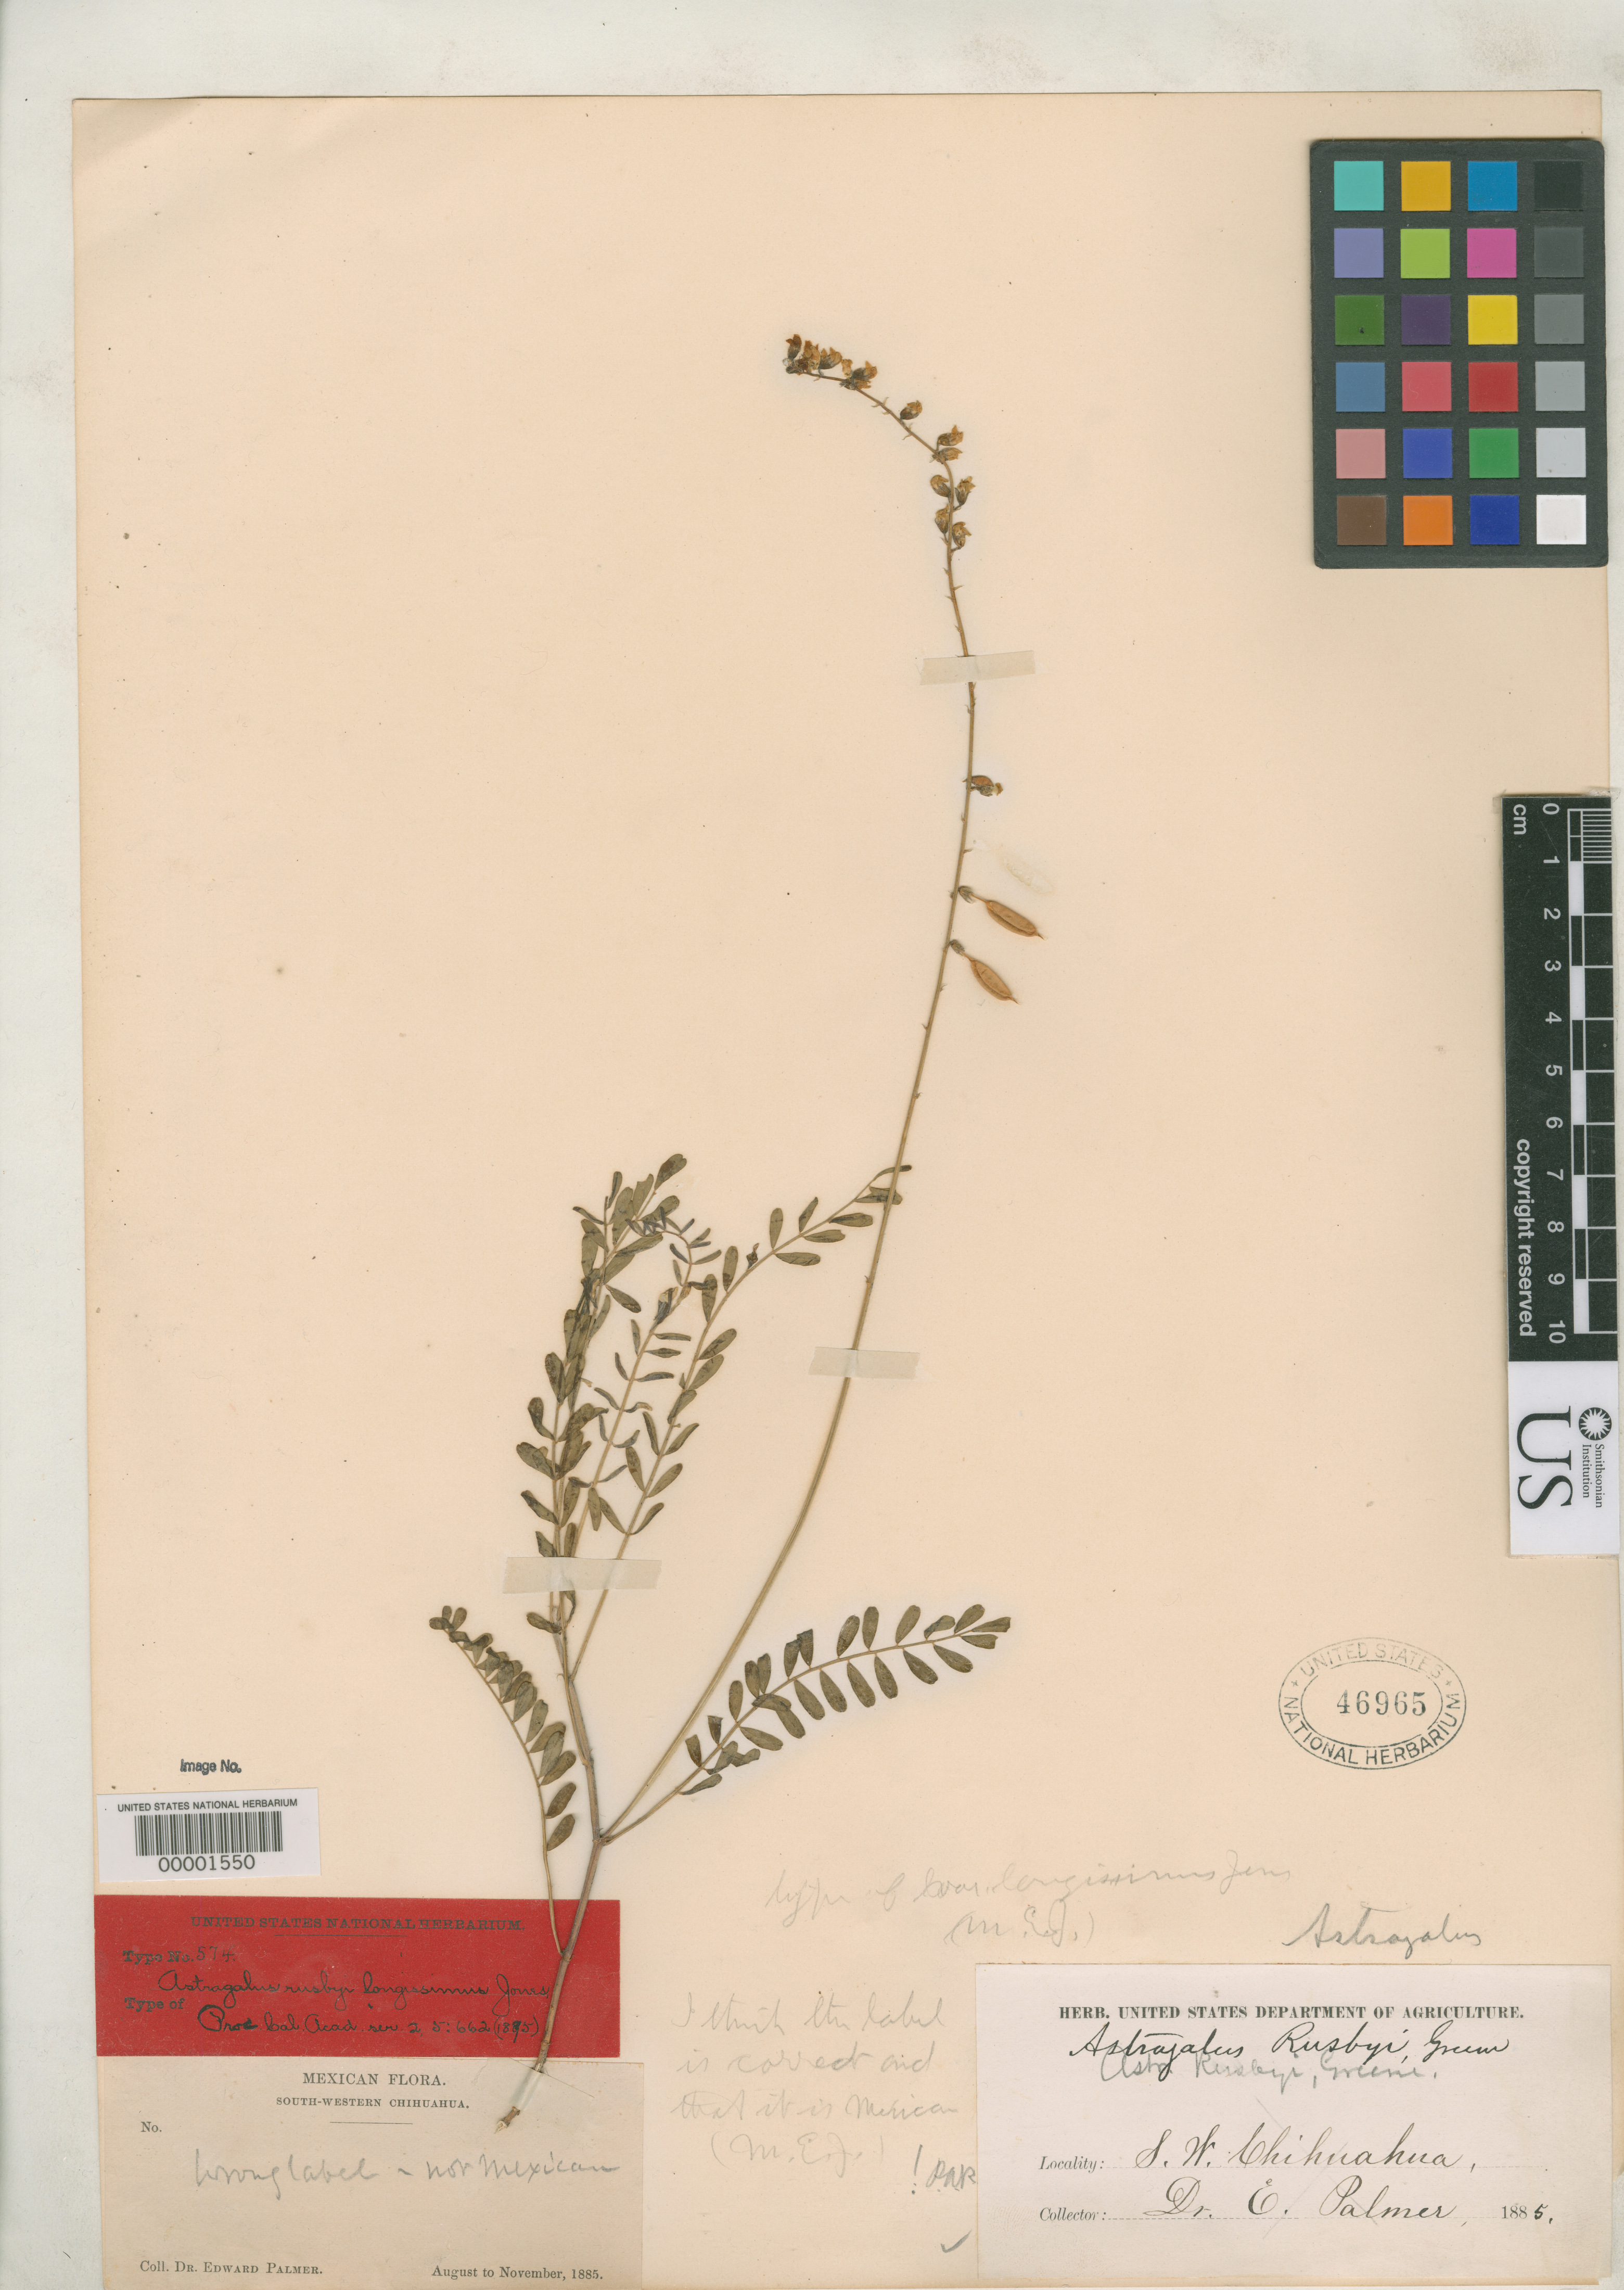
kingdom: Plantae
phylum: Tracheophyta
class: Magnoliopsida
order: Fabales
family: Fabaceae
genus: Astragalus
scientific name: Astragalus rusbyi var. longissimus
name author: M.E. Jones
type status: Holotype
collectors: E. Palmer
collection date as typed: Aug 1885 to -- Nov 1885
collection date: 1885-08/1885-11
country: Mexico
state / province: Chihuahua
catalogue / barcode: US 46965